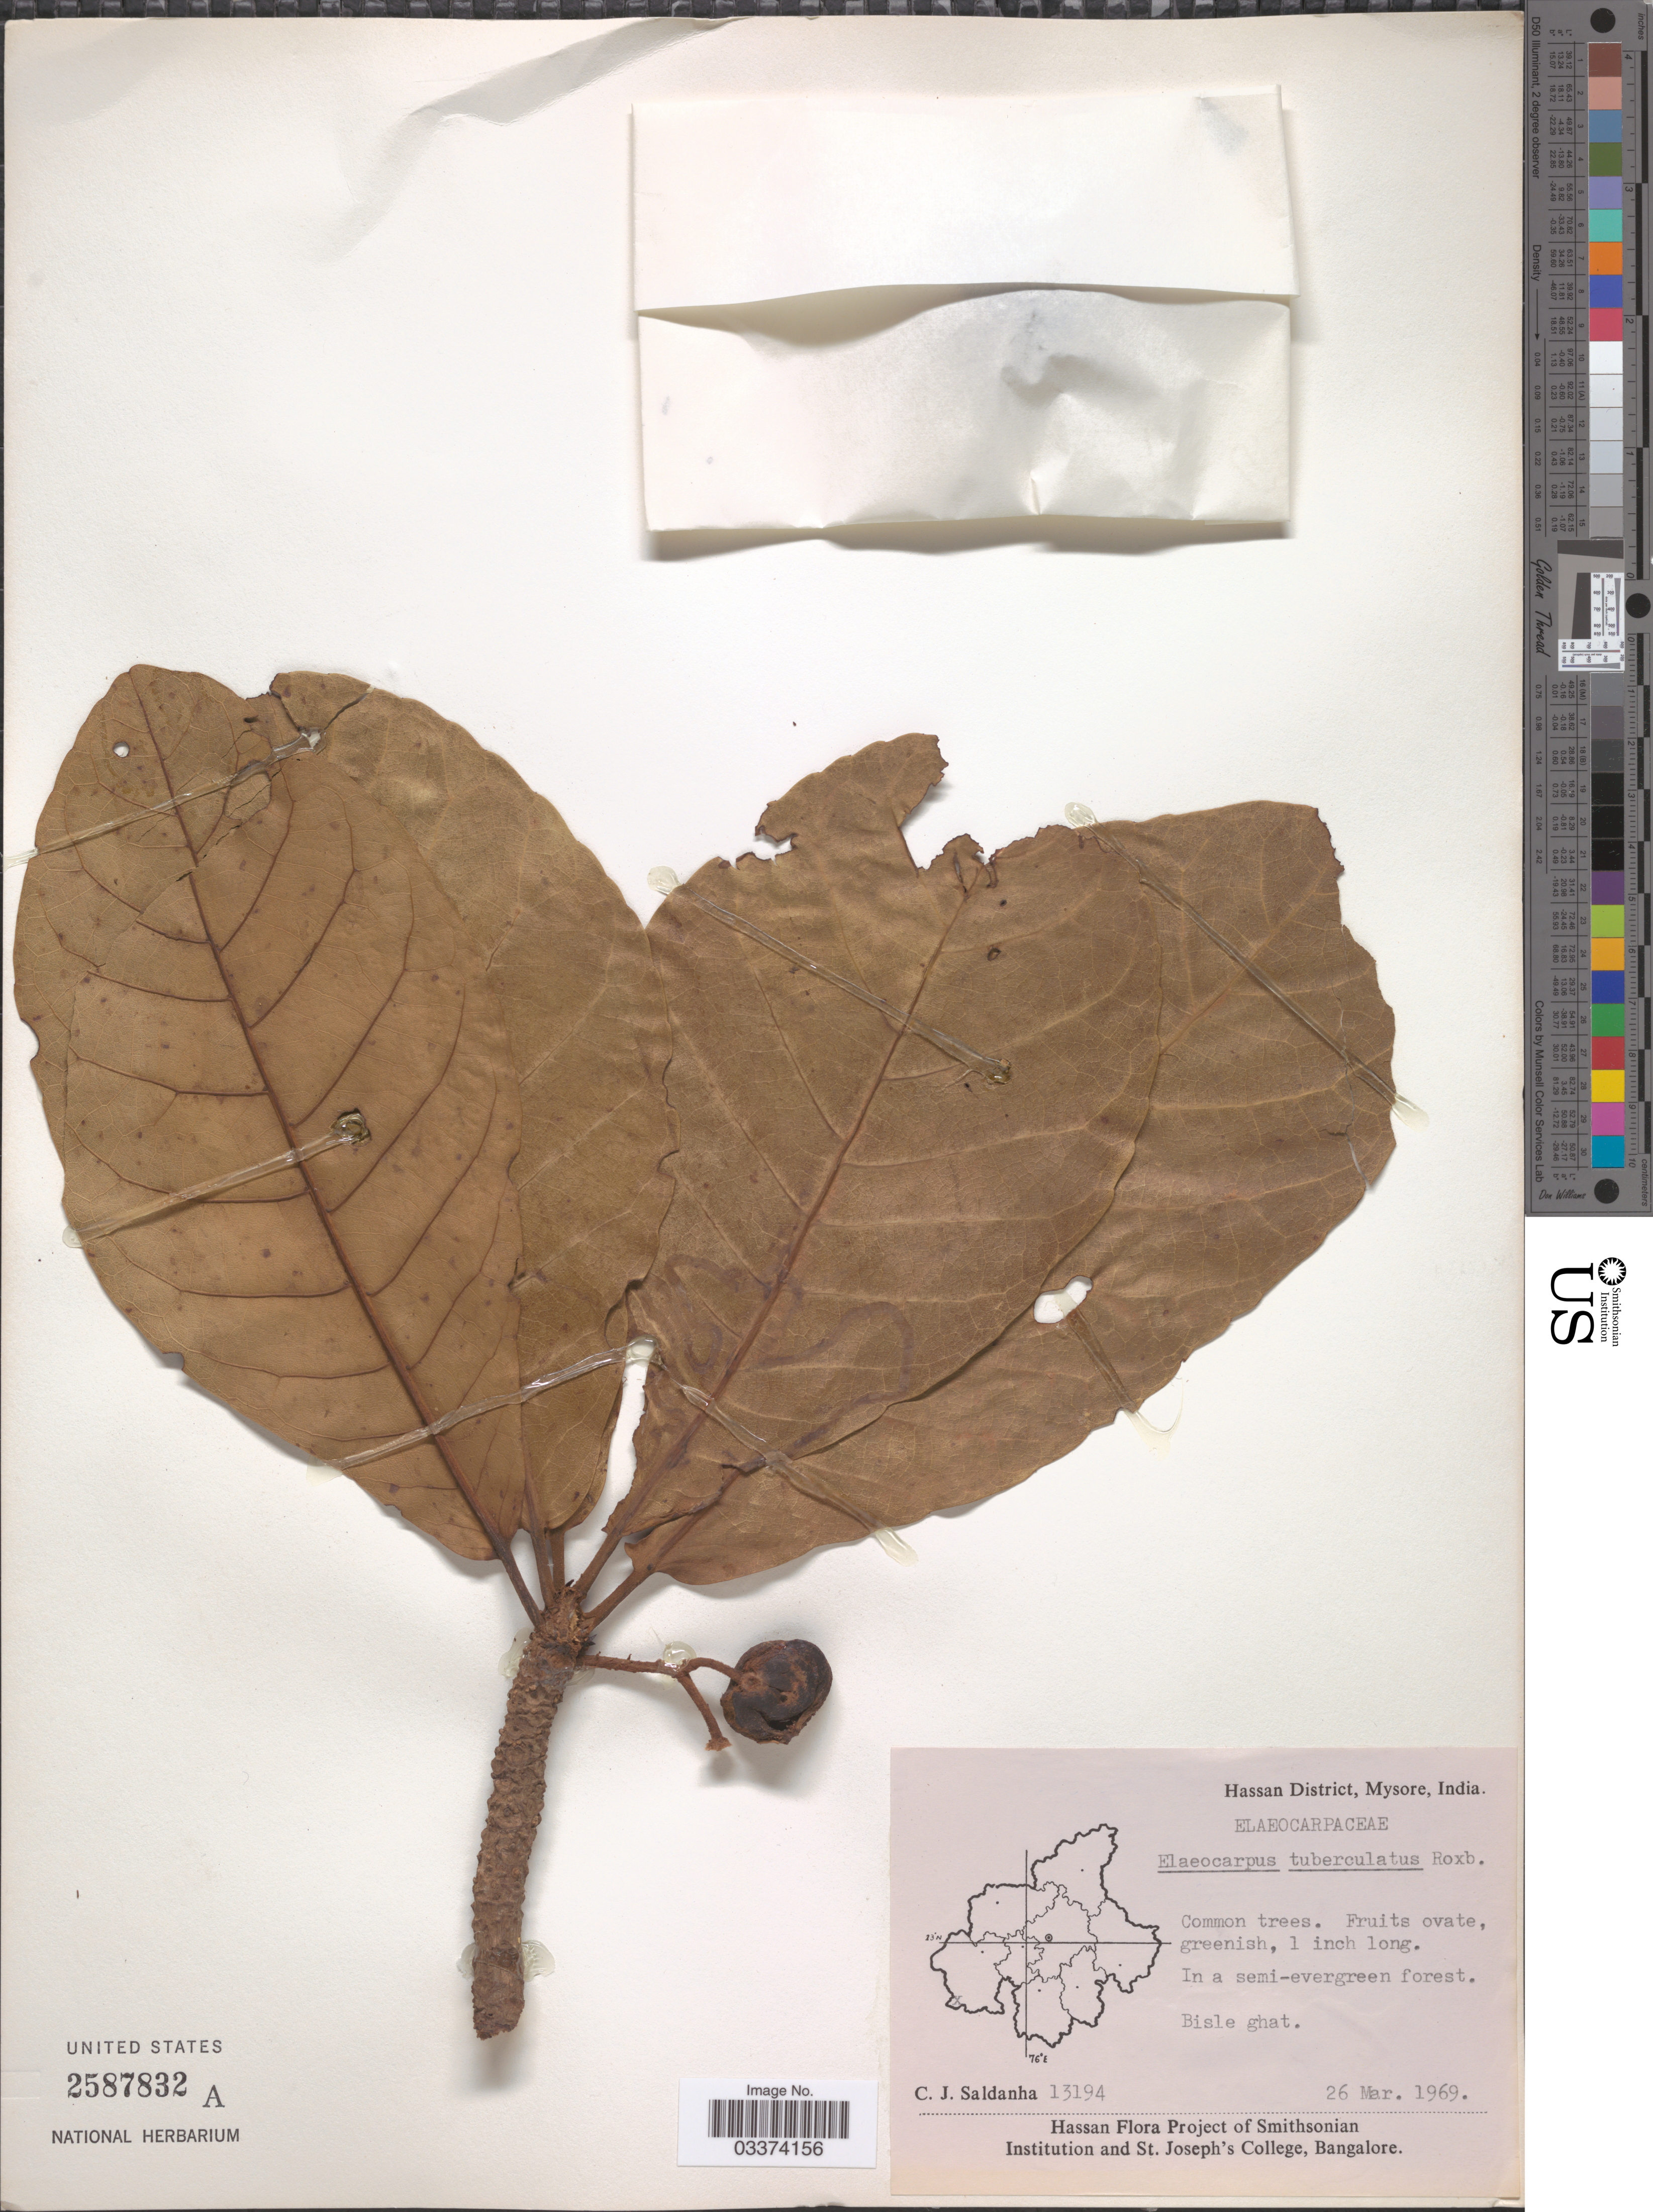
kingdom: Plantae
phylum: Tracheophyta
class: Magnoliopsida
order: Oxalidales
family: Elaeocarpaceae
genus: Elaeocarpus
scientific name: Elaeocarpus tuberculatus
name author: Roxb.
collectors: C. J. Saldanha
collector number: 13194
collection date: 1969-03-26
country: India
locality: Hassan District, Mysore. Bisle ghat.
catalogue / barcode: US 2587832A